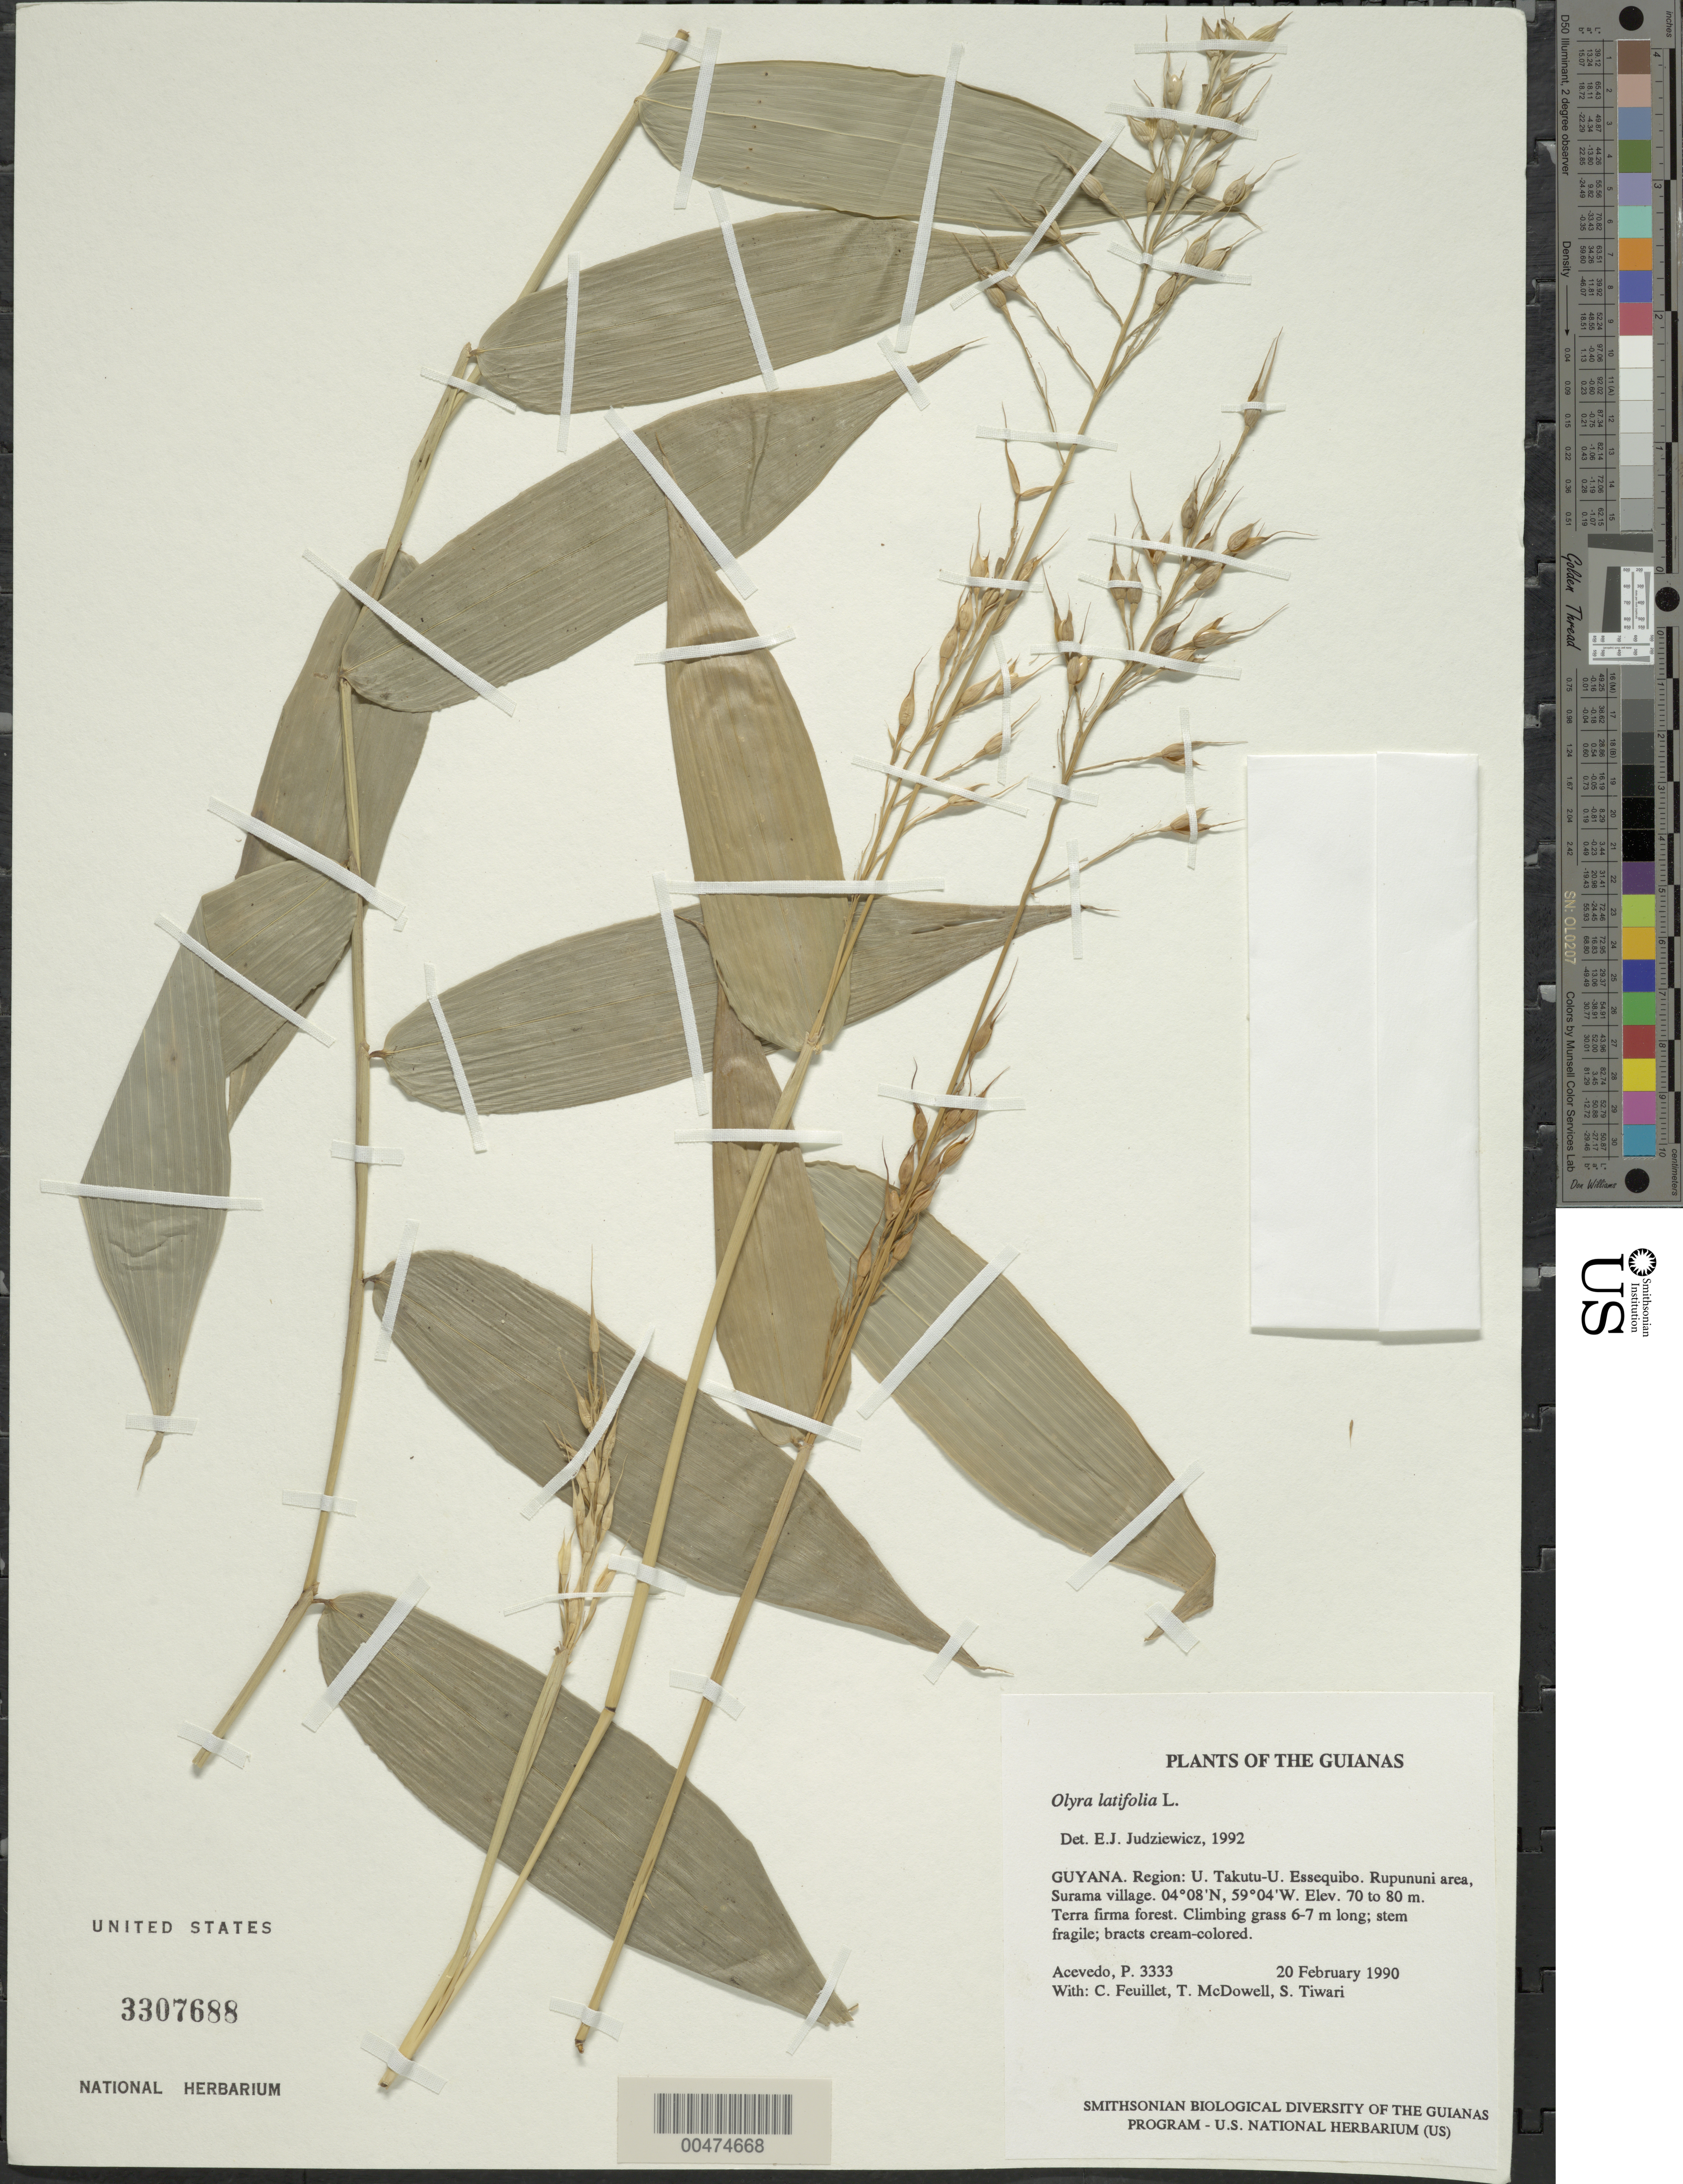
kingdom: Plantae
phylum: Tracheophyta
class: Liliopsida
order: Poales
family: Poaceae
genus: Olyra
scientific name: Olyra latifolia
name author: L.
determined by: Judziewicz, E. J.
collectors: P. Acevedo-Rodr., C. Feuillet, T. McDowell & S. Tiwari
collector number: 3333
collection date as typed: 20 Feb 1990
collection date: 1990-02-20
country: Guyana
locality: U. Takutu - U. Essequibo. Rupununi area, Surama vilage.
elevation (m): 70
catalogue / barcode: US 3307688